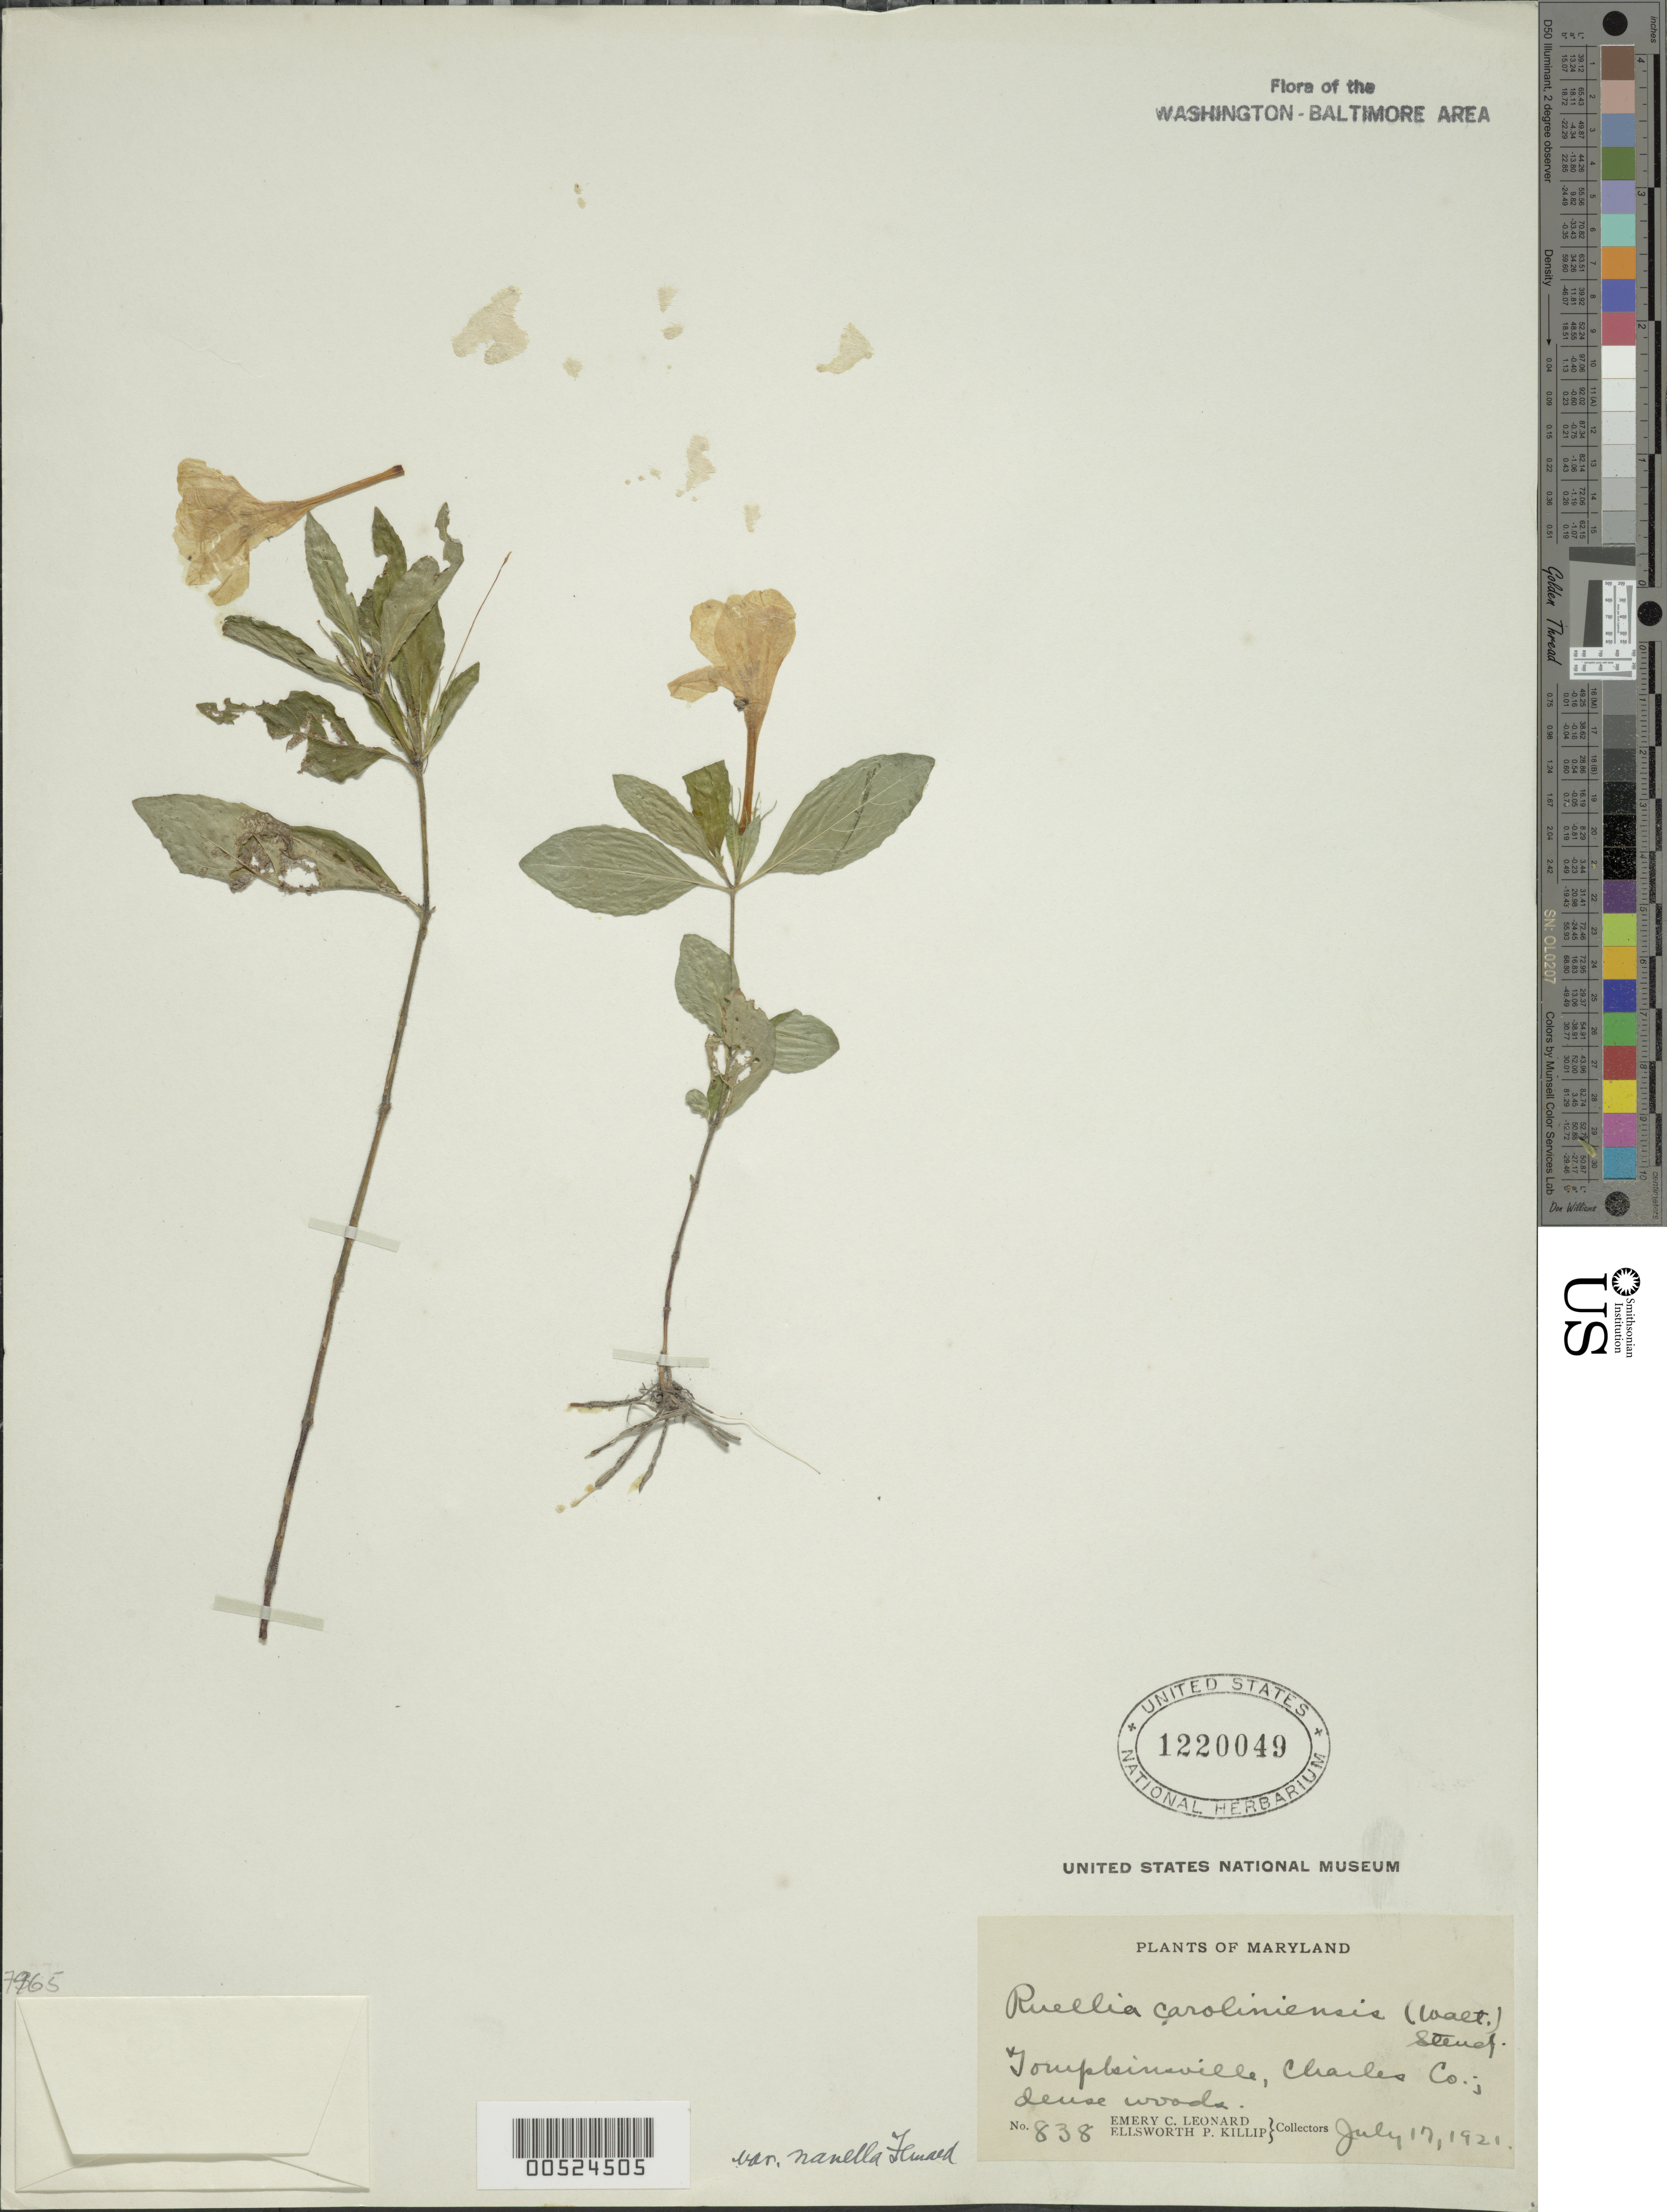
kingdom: Plantae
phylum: Tracheophyta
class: Magnoliopsida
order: Lamiales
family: Acanthaceae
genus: Ruellia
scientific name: Ruellia caroliniensis var. nanella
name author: Fernald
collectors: E. C. Leonard & E. P. Killip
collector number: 838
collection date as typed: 17 Jul 1921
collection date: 1921-07-17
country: United States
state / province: Maryland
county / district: Charles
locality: Tompkinsville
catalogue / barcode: US 1220049